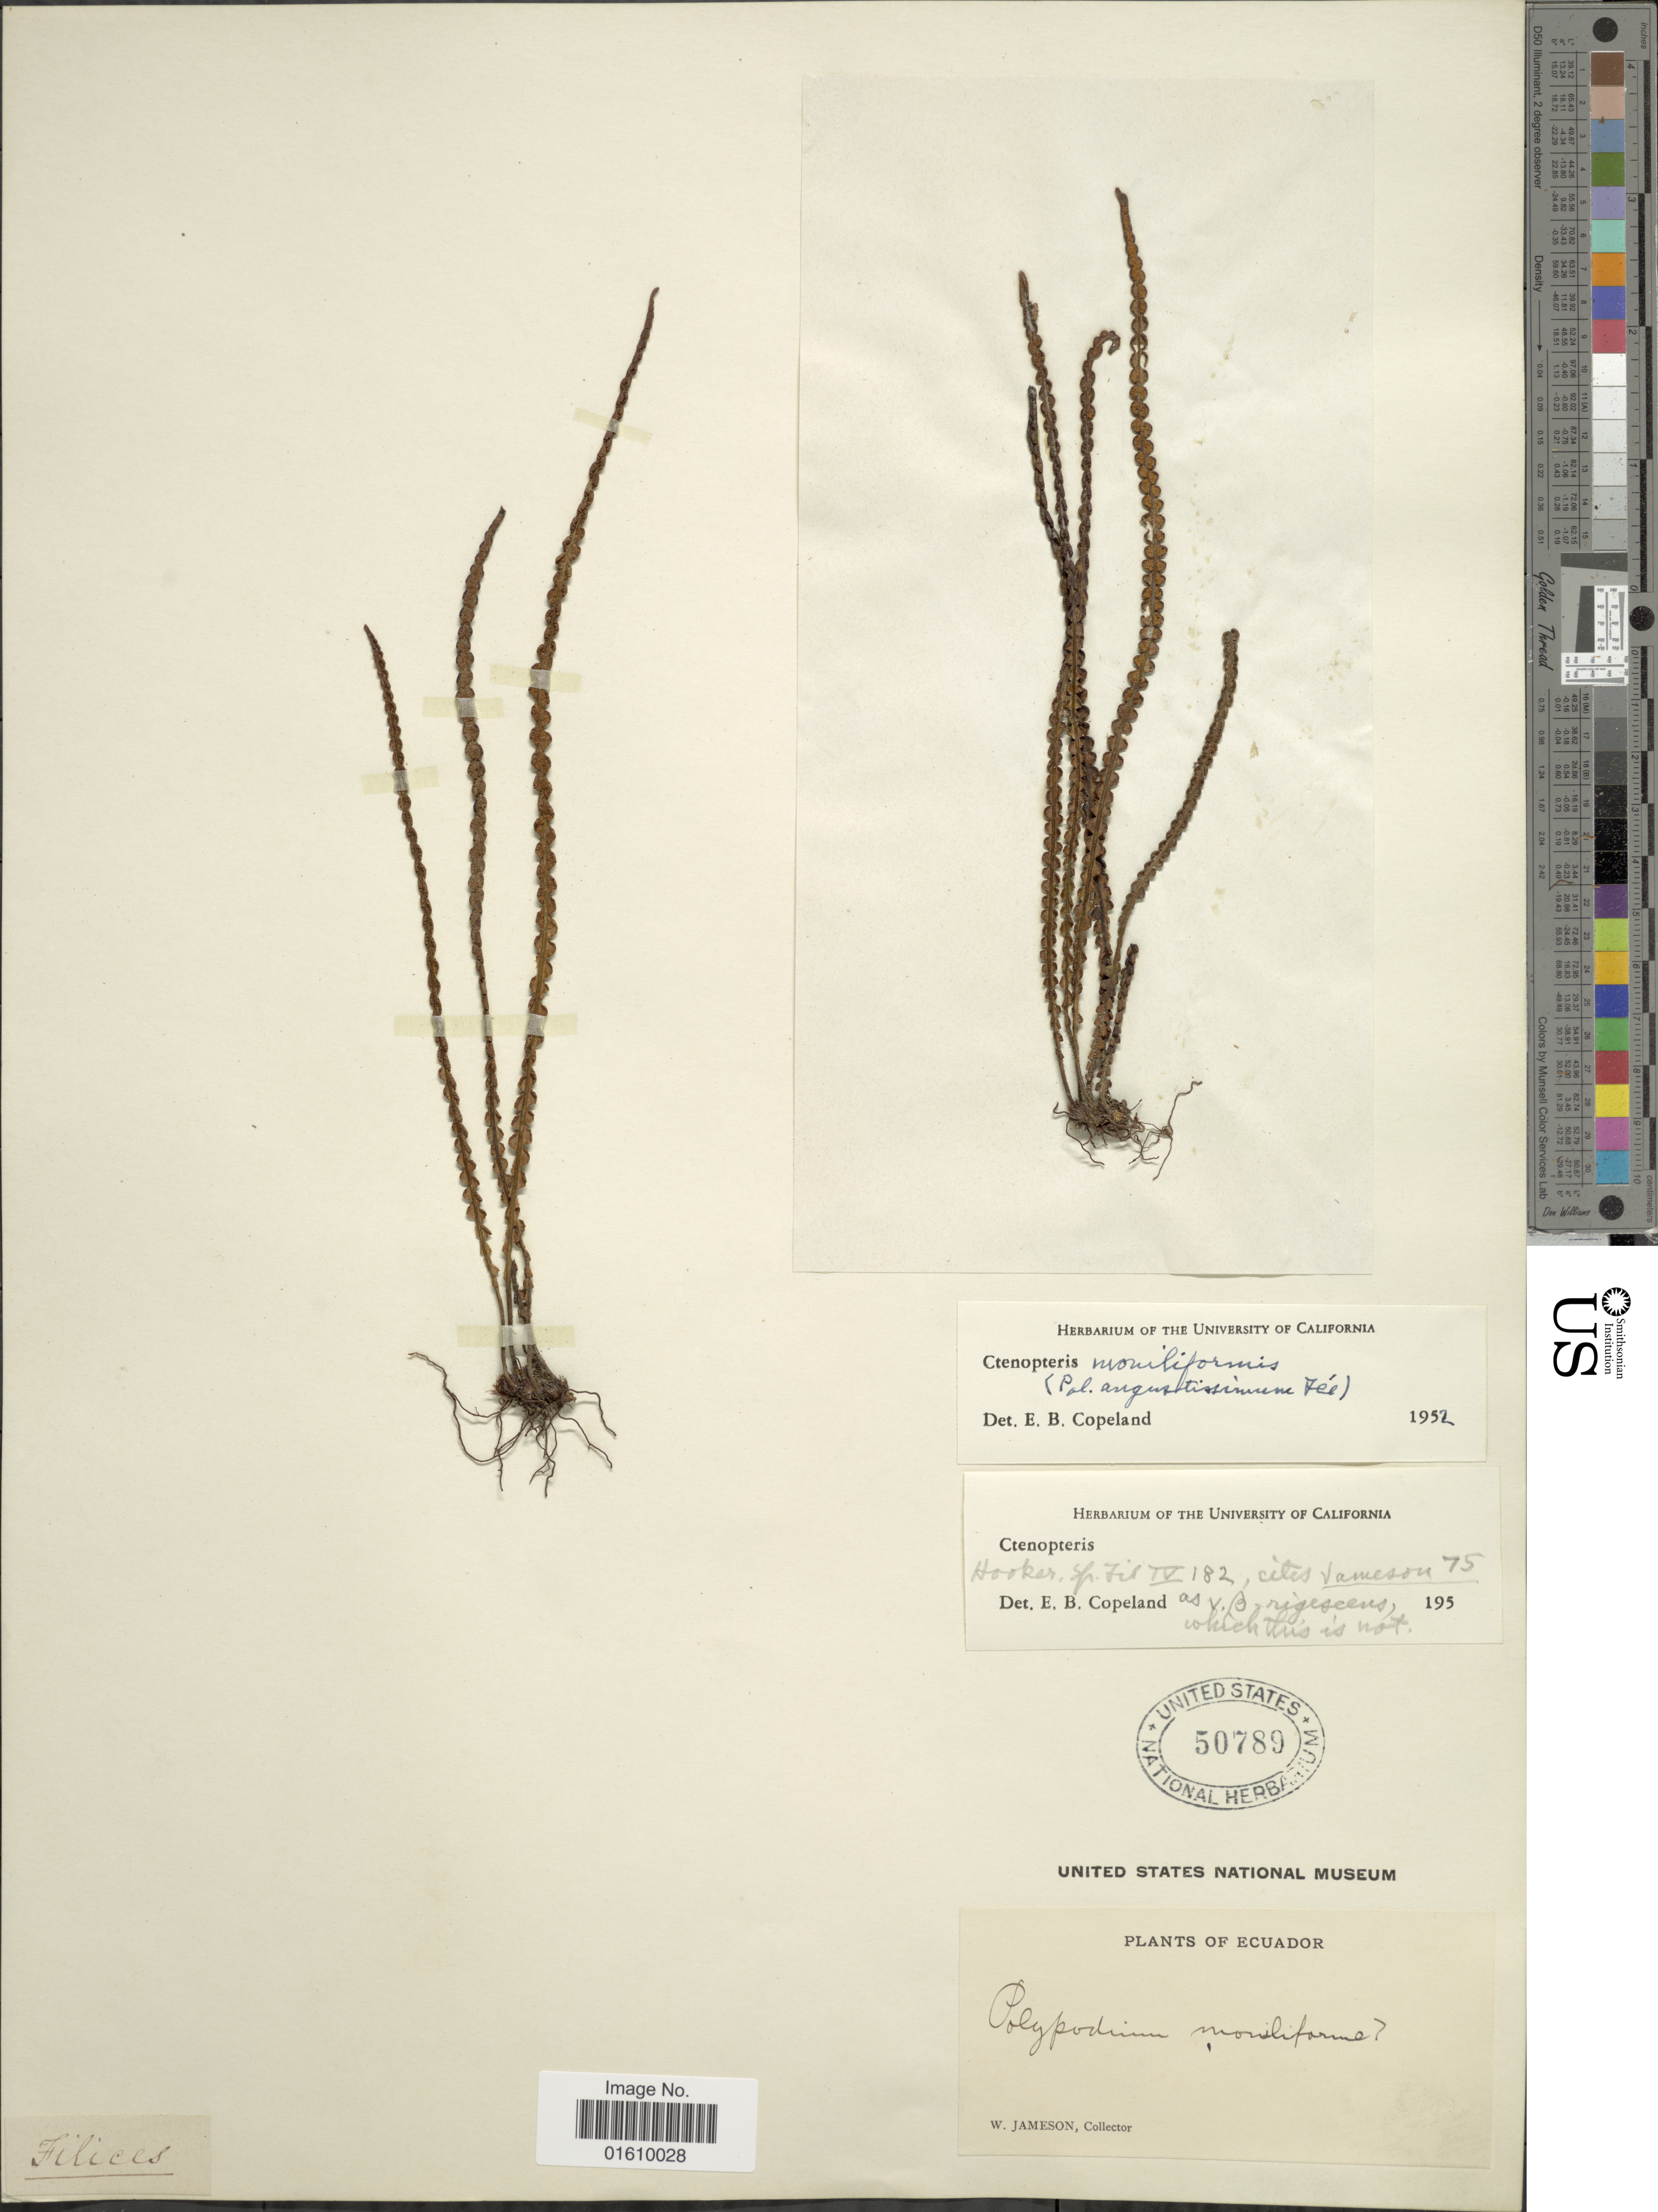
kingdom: Plantae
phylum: Tracheophyta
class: Polypodiopsida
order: Polypodiales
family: Polypodiaceae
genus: Melpomene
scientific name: Melpomene moniliformis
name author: (Lag. ex Sw.) A.R. Sm. & R.C. Moran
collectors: W. Jameson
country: Ecuador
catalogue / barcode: US 50789